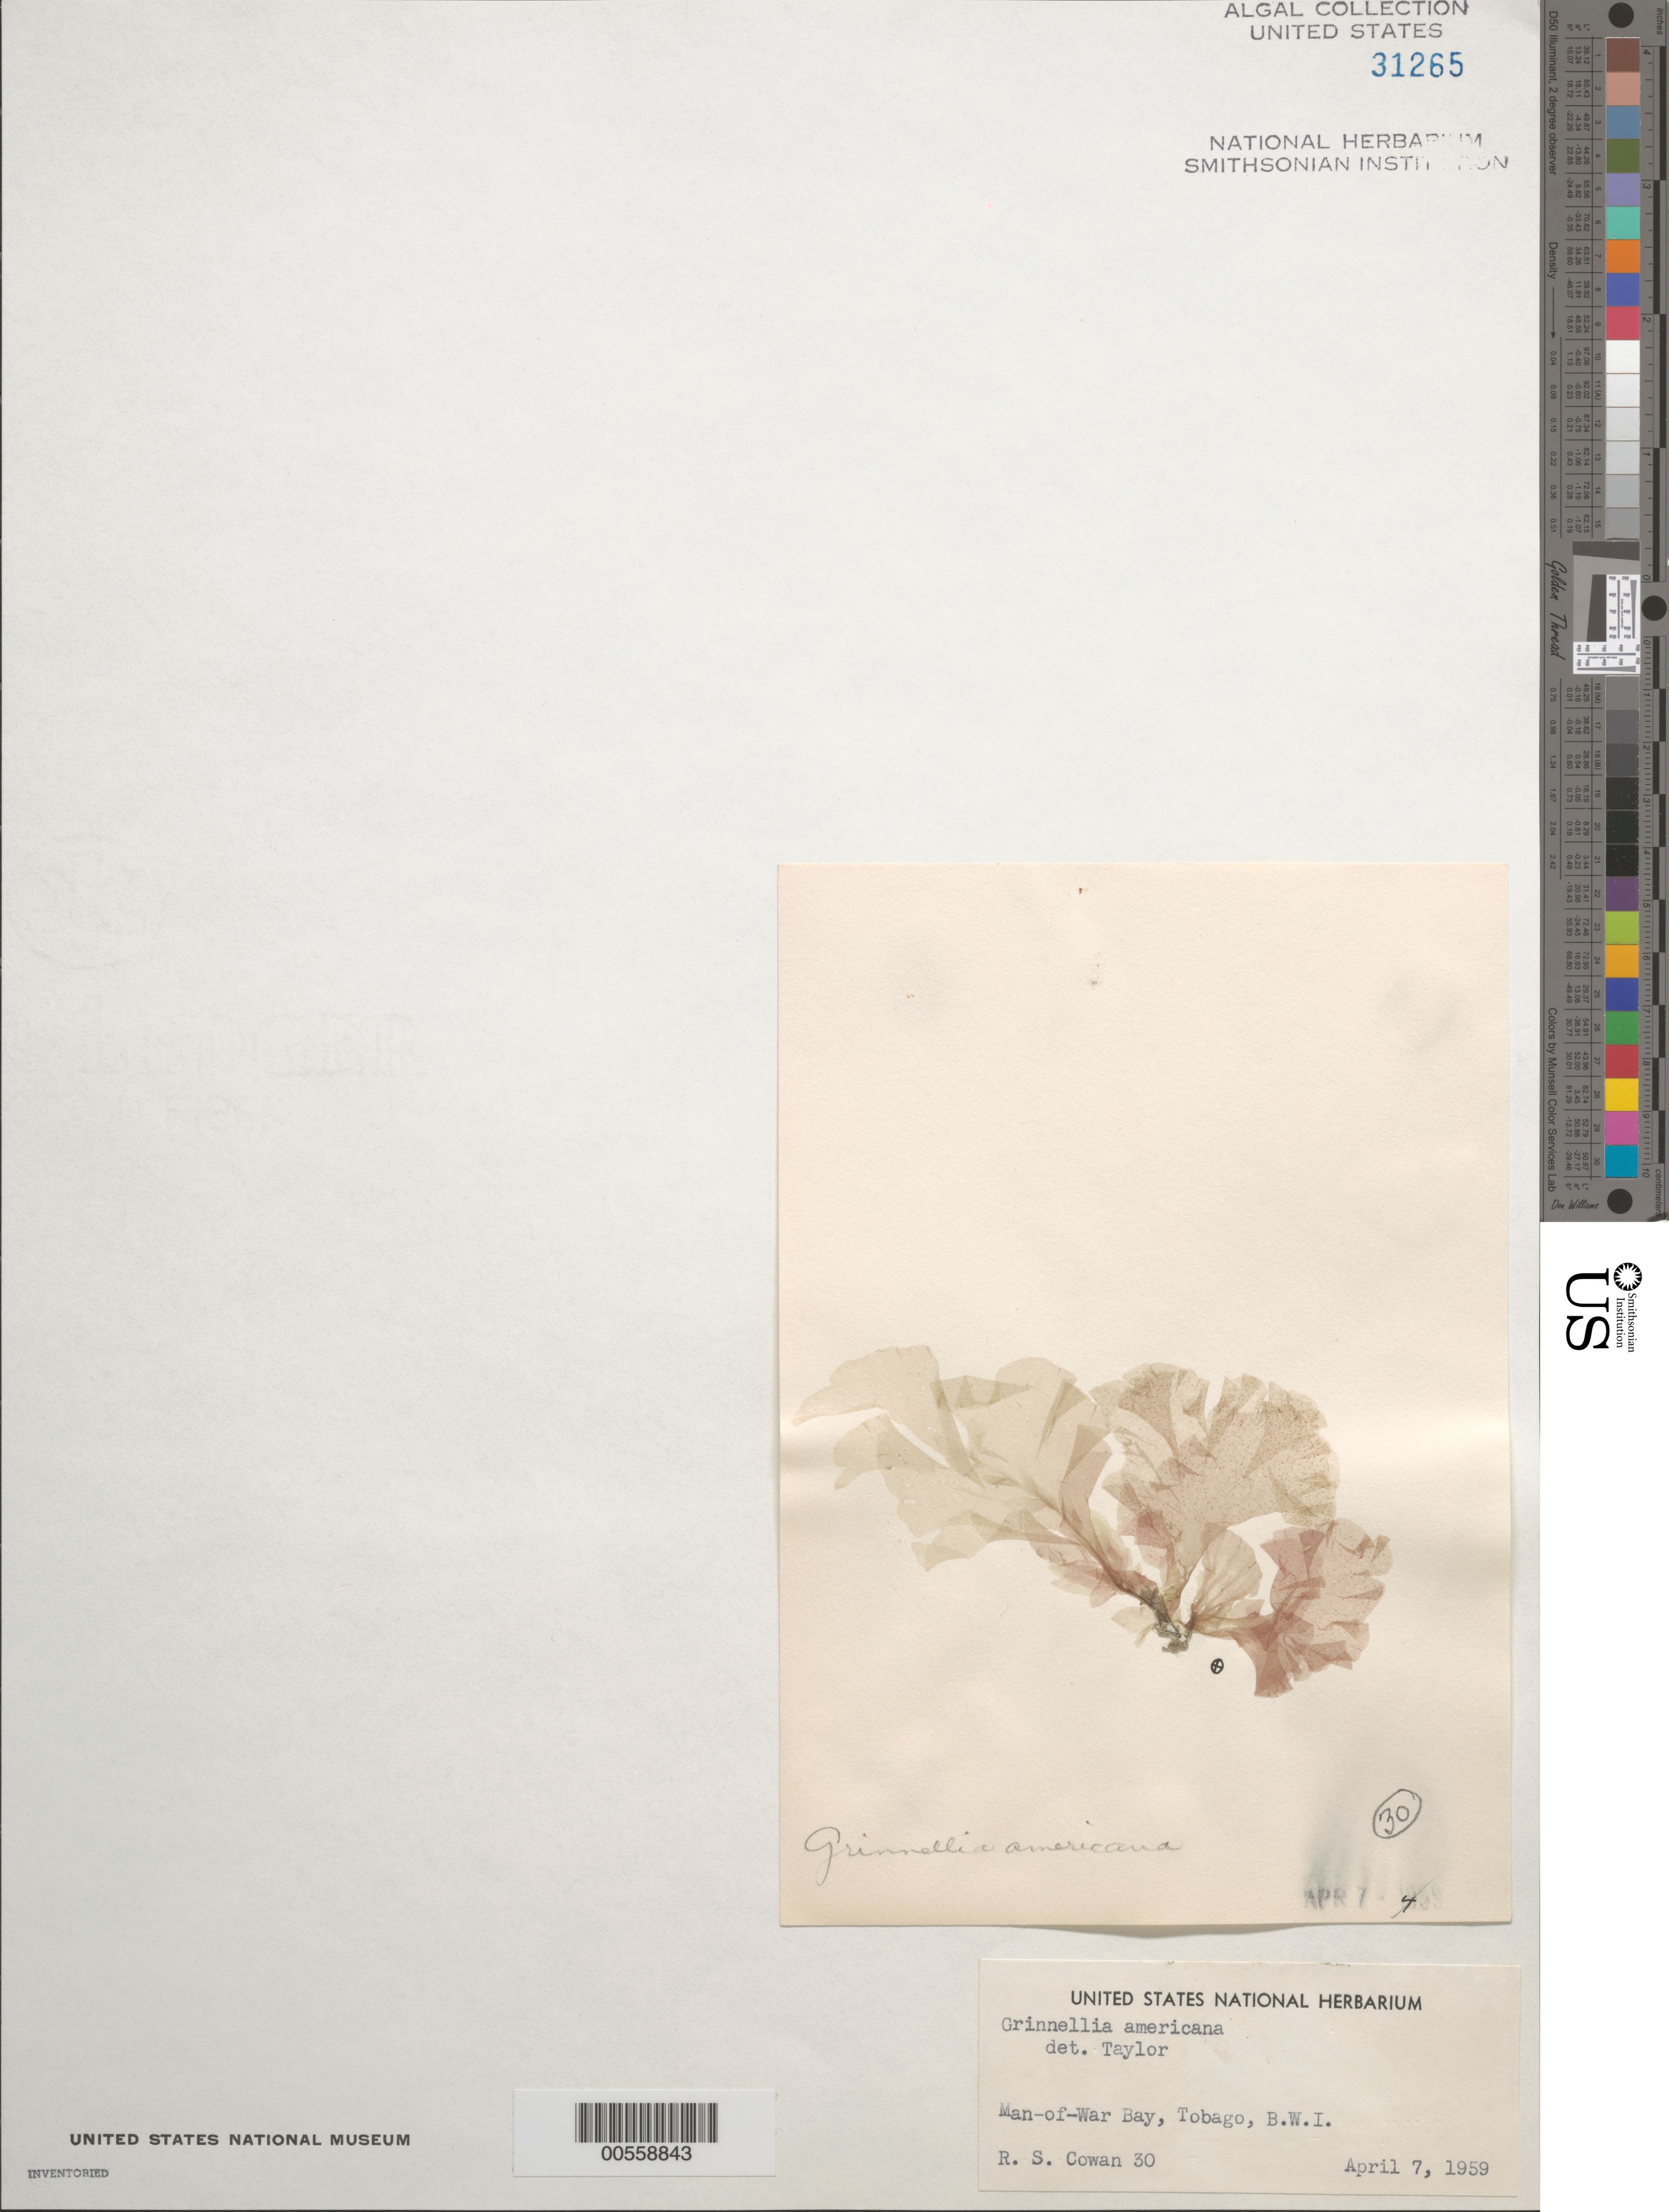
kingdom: Plantae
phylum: Rhodophyta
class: Florideophyceae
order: Ceramiales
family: Delesseriaceae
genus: Grinnellia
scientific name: Grinnellia americana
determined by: Taylor, William R.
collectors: R. S. Cowan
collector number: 30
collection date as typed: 07 Apr 1959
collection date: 1959-04-07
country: Trinidad and Tobago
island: Tobago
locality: Man-of-War Bay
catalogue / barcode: US 31265